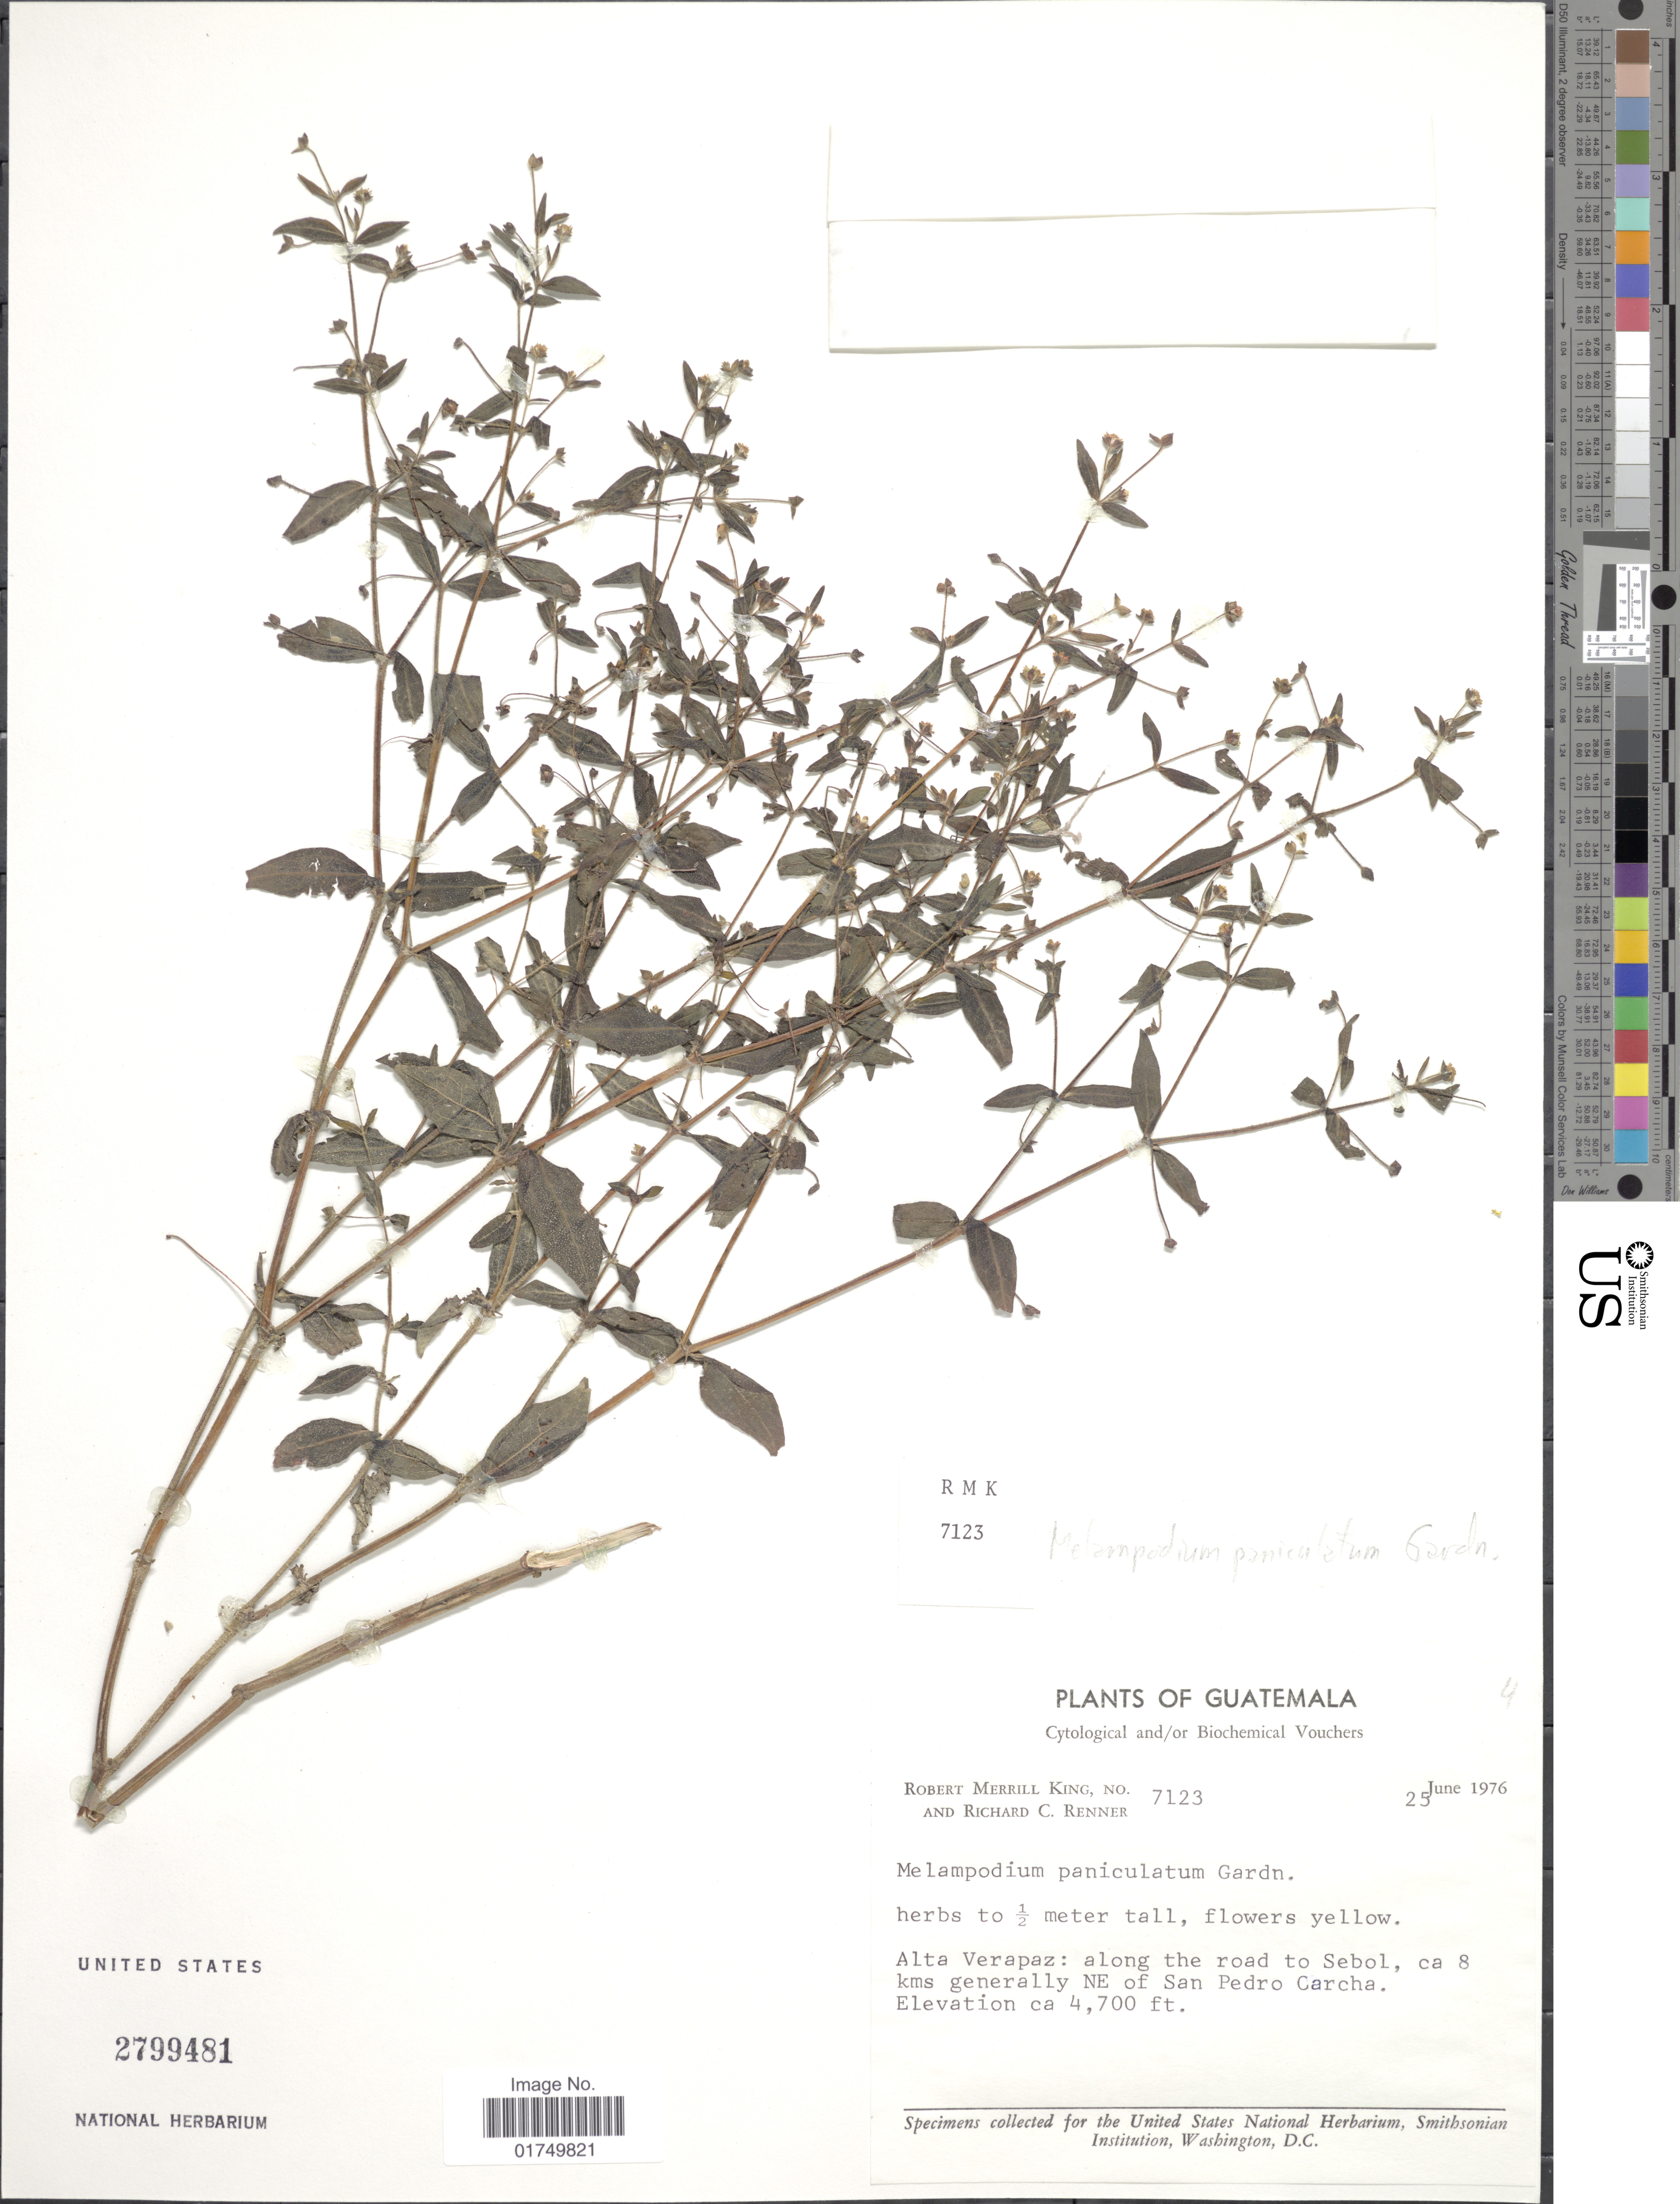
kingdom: Plantae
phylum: Tracheophyta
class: Magnoliopsida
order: Asterales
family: Asteraceae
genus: Melampodium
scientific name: Melampodium paniculatum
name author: Gardner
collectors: R. M. King & R. C. Renner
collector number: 7123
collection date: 1976-06-25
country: Guatemala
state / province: Alta Verapaz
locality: Along the road to Sebol, ca 8 kms generally NE of San Pedro Carcha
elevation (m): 1433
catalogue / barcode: US 2799481